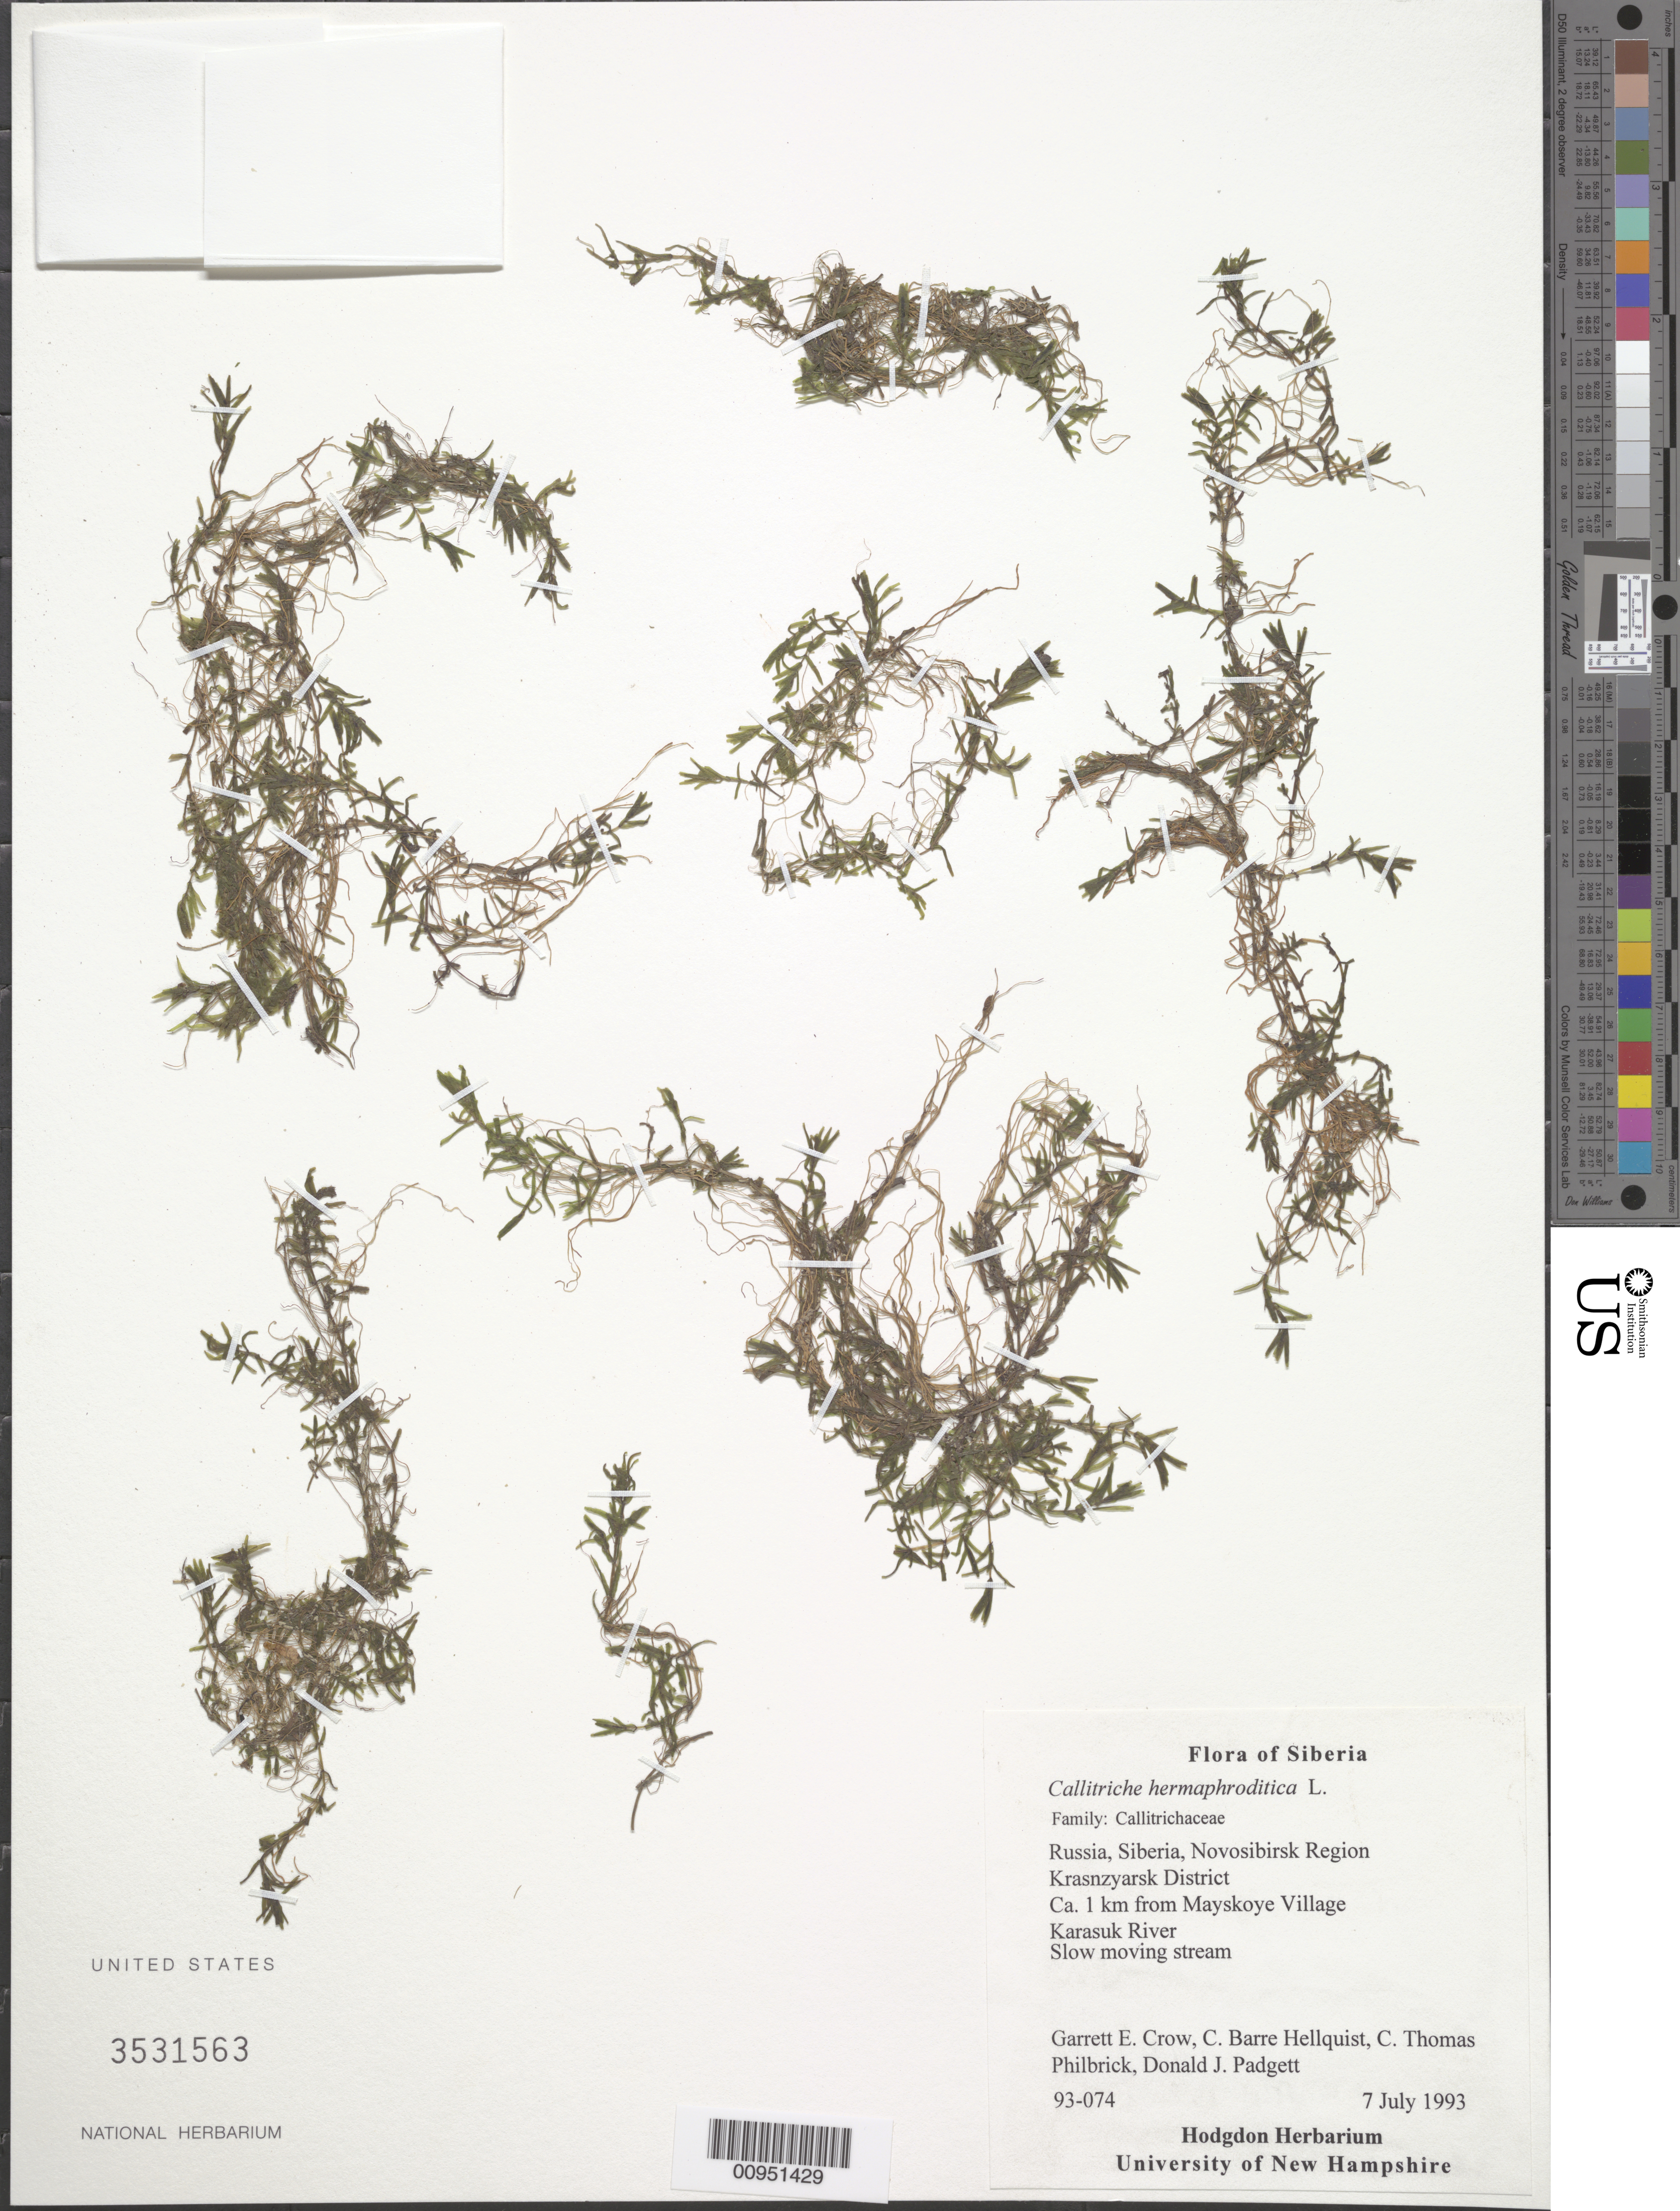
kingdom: Plantae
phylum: Tracheophyta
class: Magnoliopsida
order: Lamiales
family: Plantaginaceae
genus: Callitriche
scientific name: Callitriche hermaphroditica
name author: L.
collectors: G. E. Crow, C. Hellquist, C. Philbrick & D. Padgett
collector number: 93-074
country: Russian Federation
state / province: Novosibirsk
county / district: Krasnzyarsk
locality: Novosibirsk Region, Ca. 1 km from Mayskoye Village, Karasuk River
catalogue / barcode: US 3531563